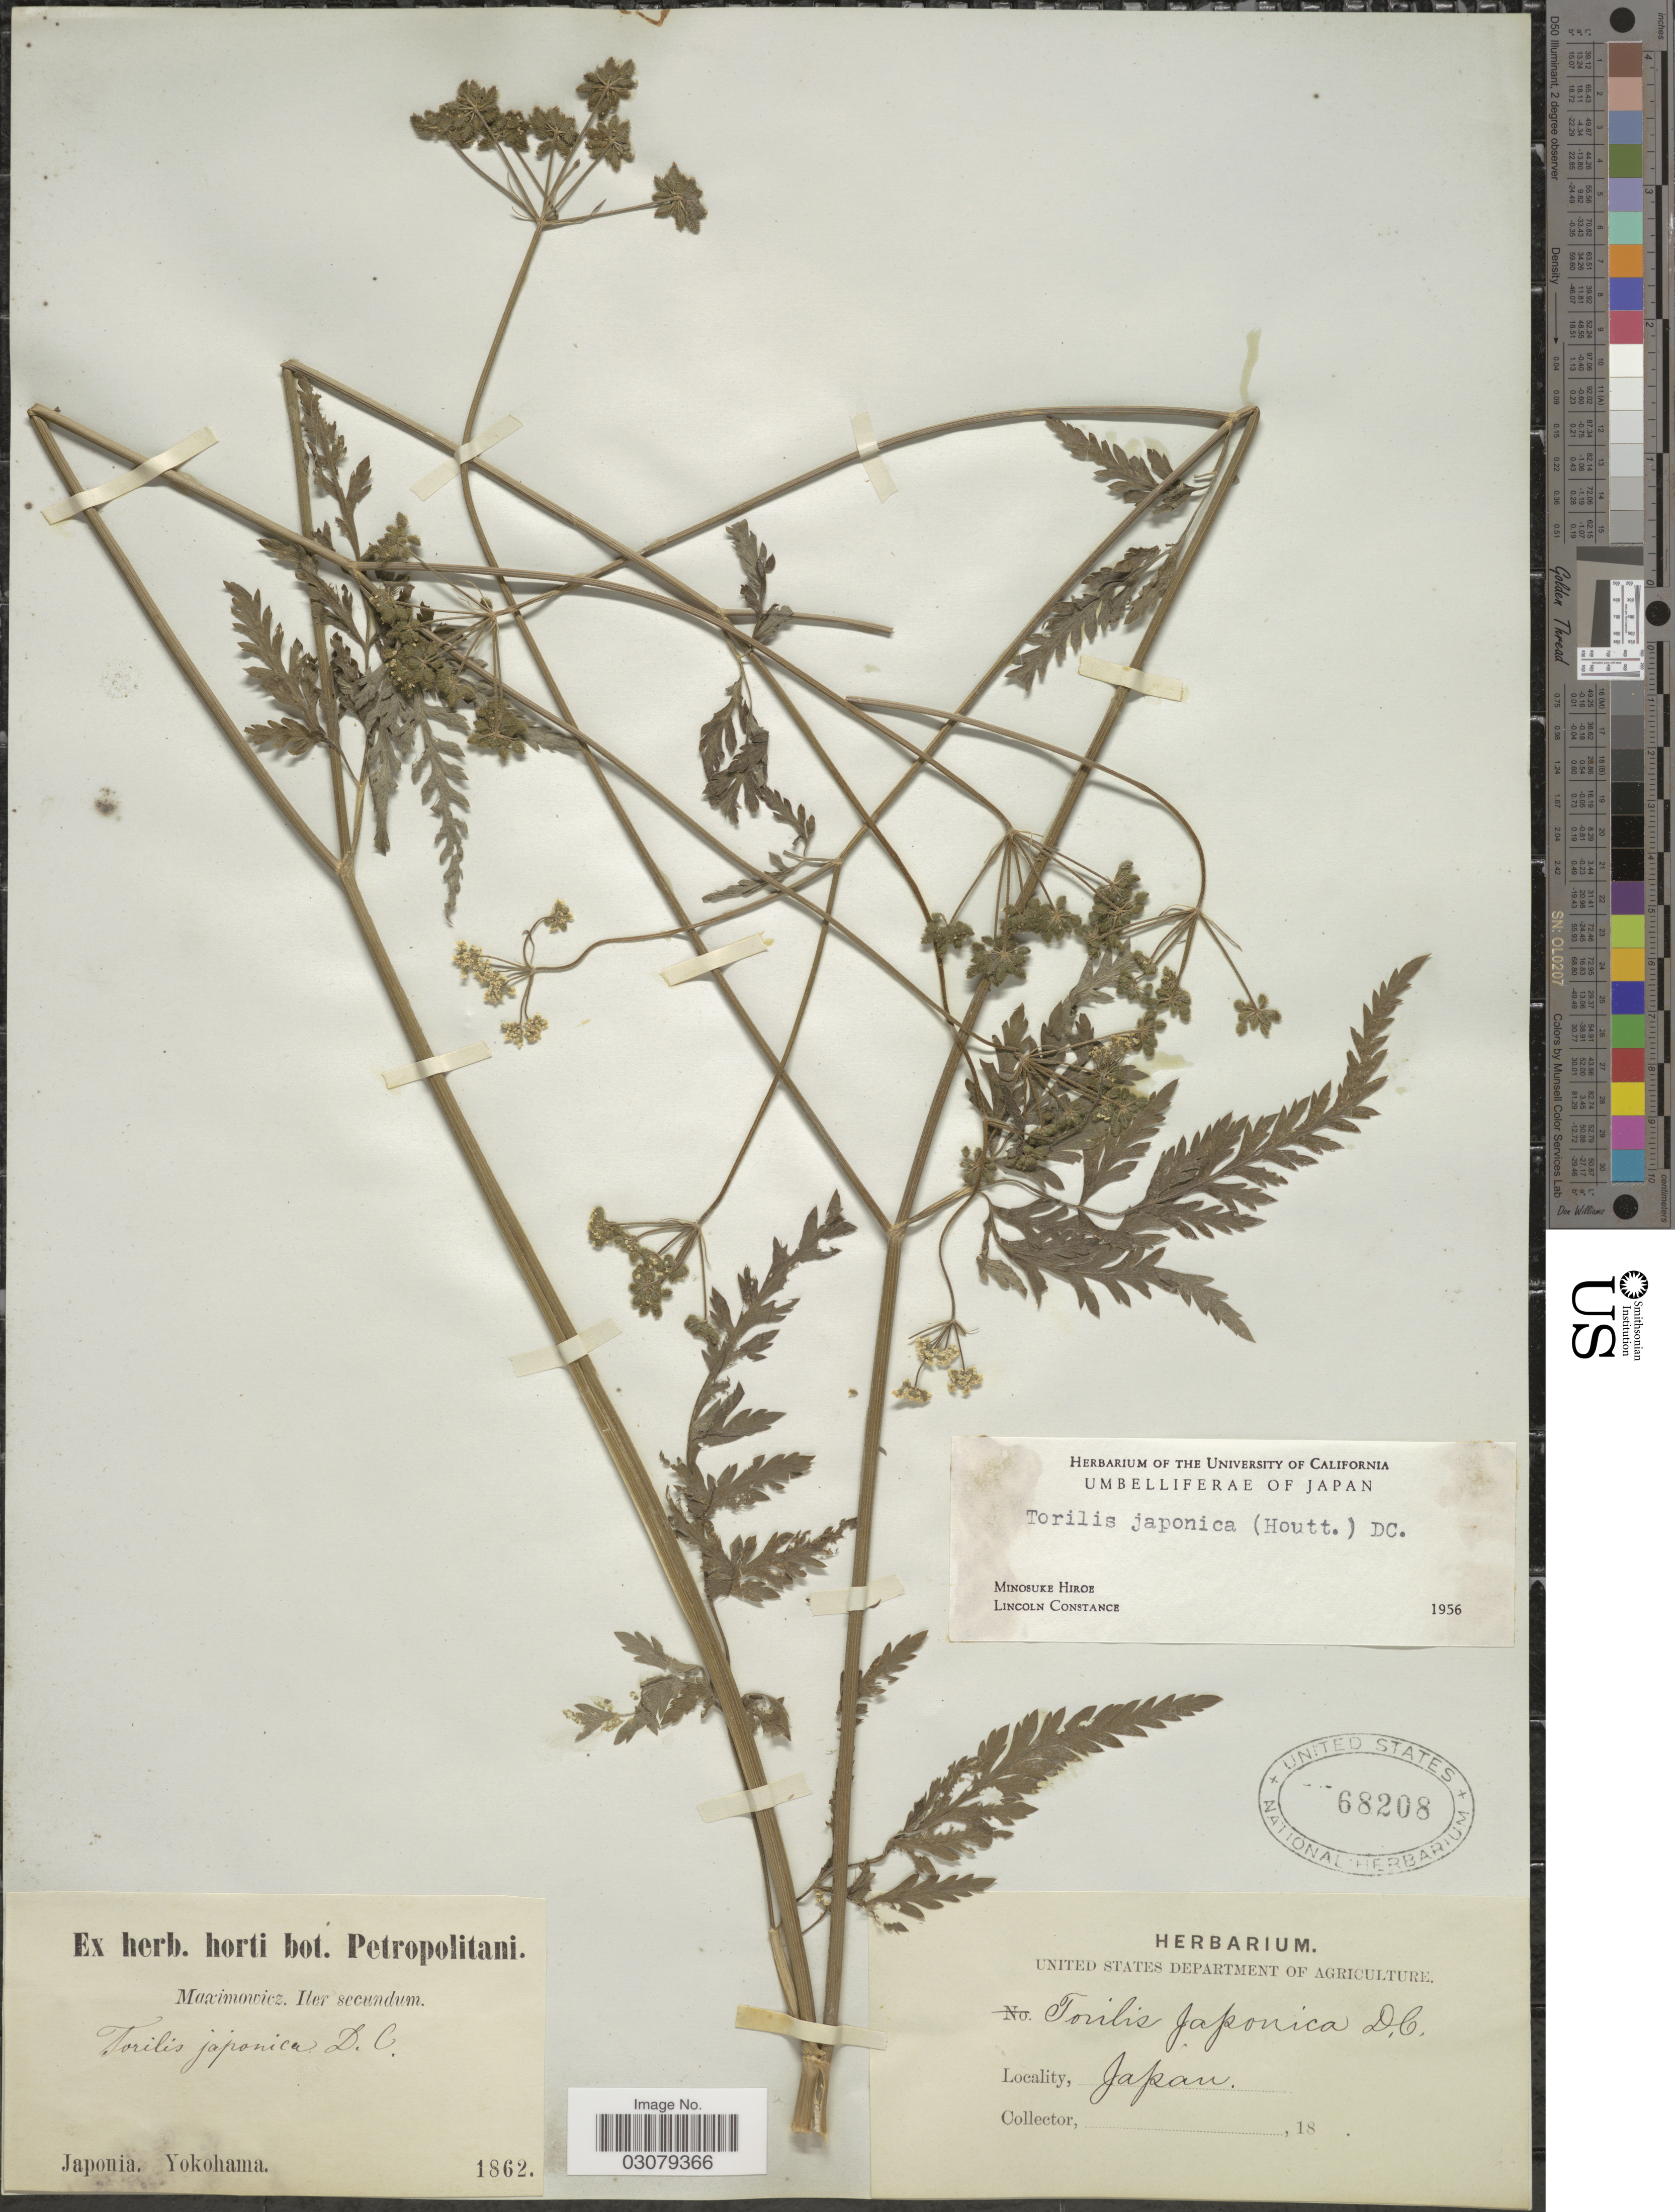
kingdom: Plantae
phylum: Tracheophyta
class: Magnoliopsida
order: Apiales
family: Apiaceae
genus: Torilis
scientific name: Torilis japonica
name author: (Houtt.) DC.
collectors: Maximowicz, --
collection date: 1862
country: Japan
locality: Yokohama.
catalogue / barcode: US 68208